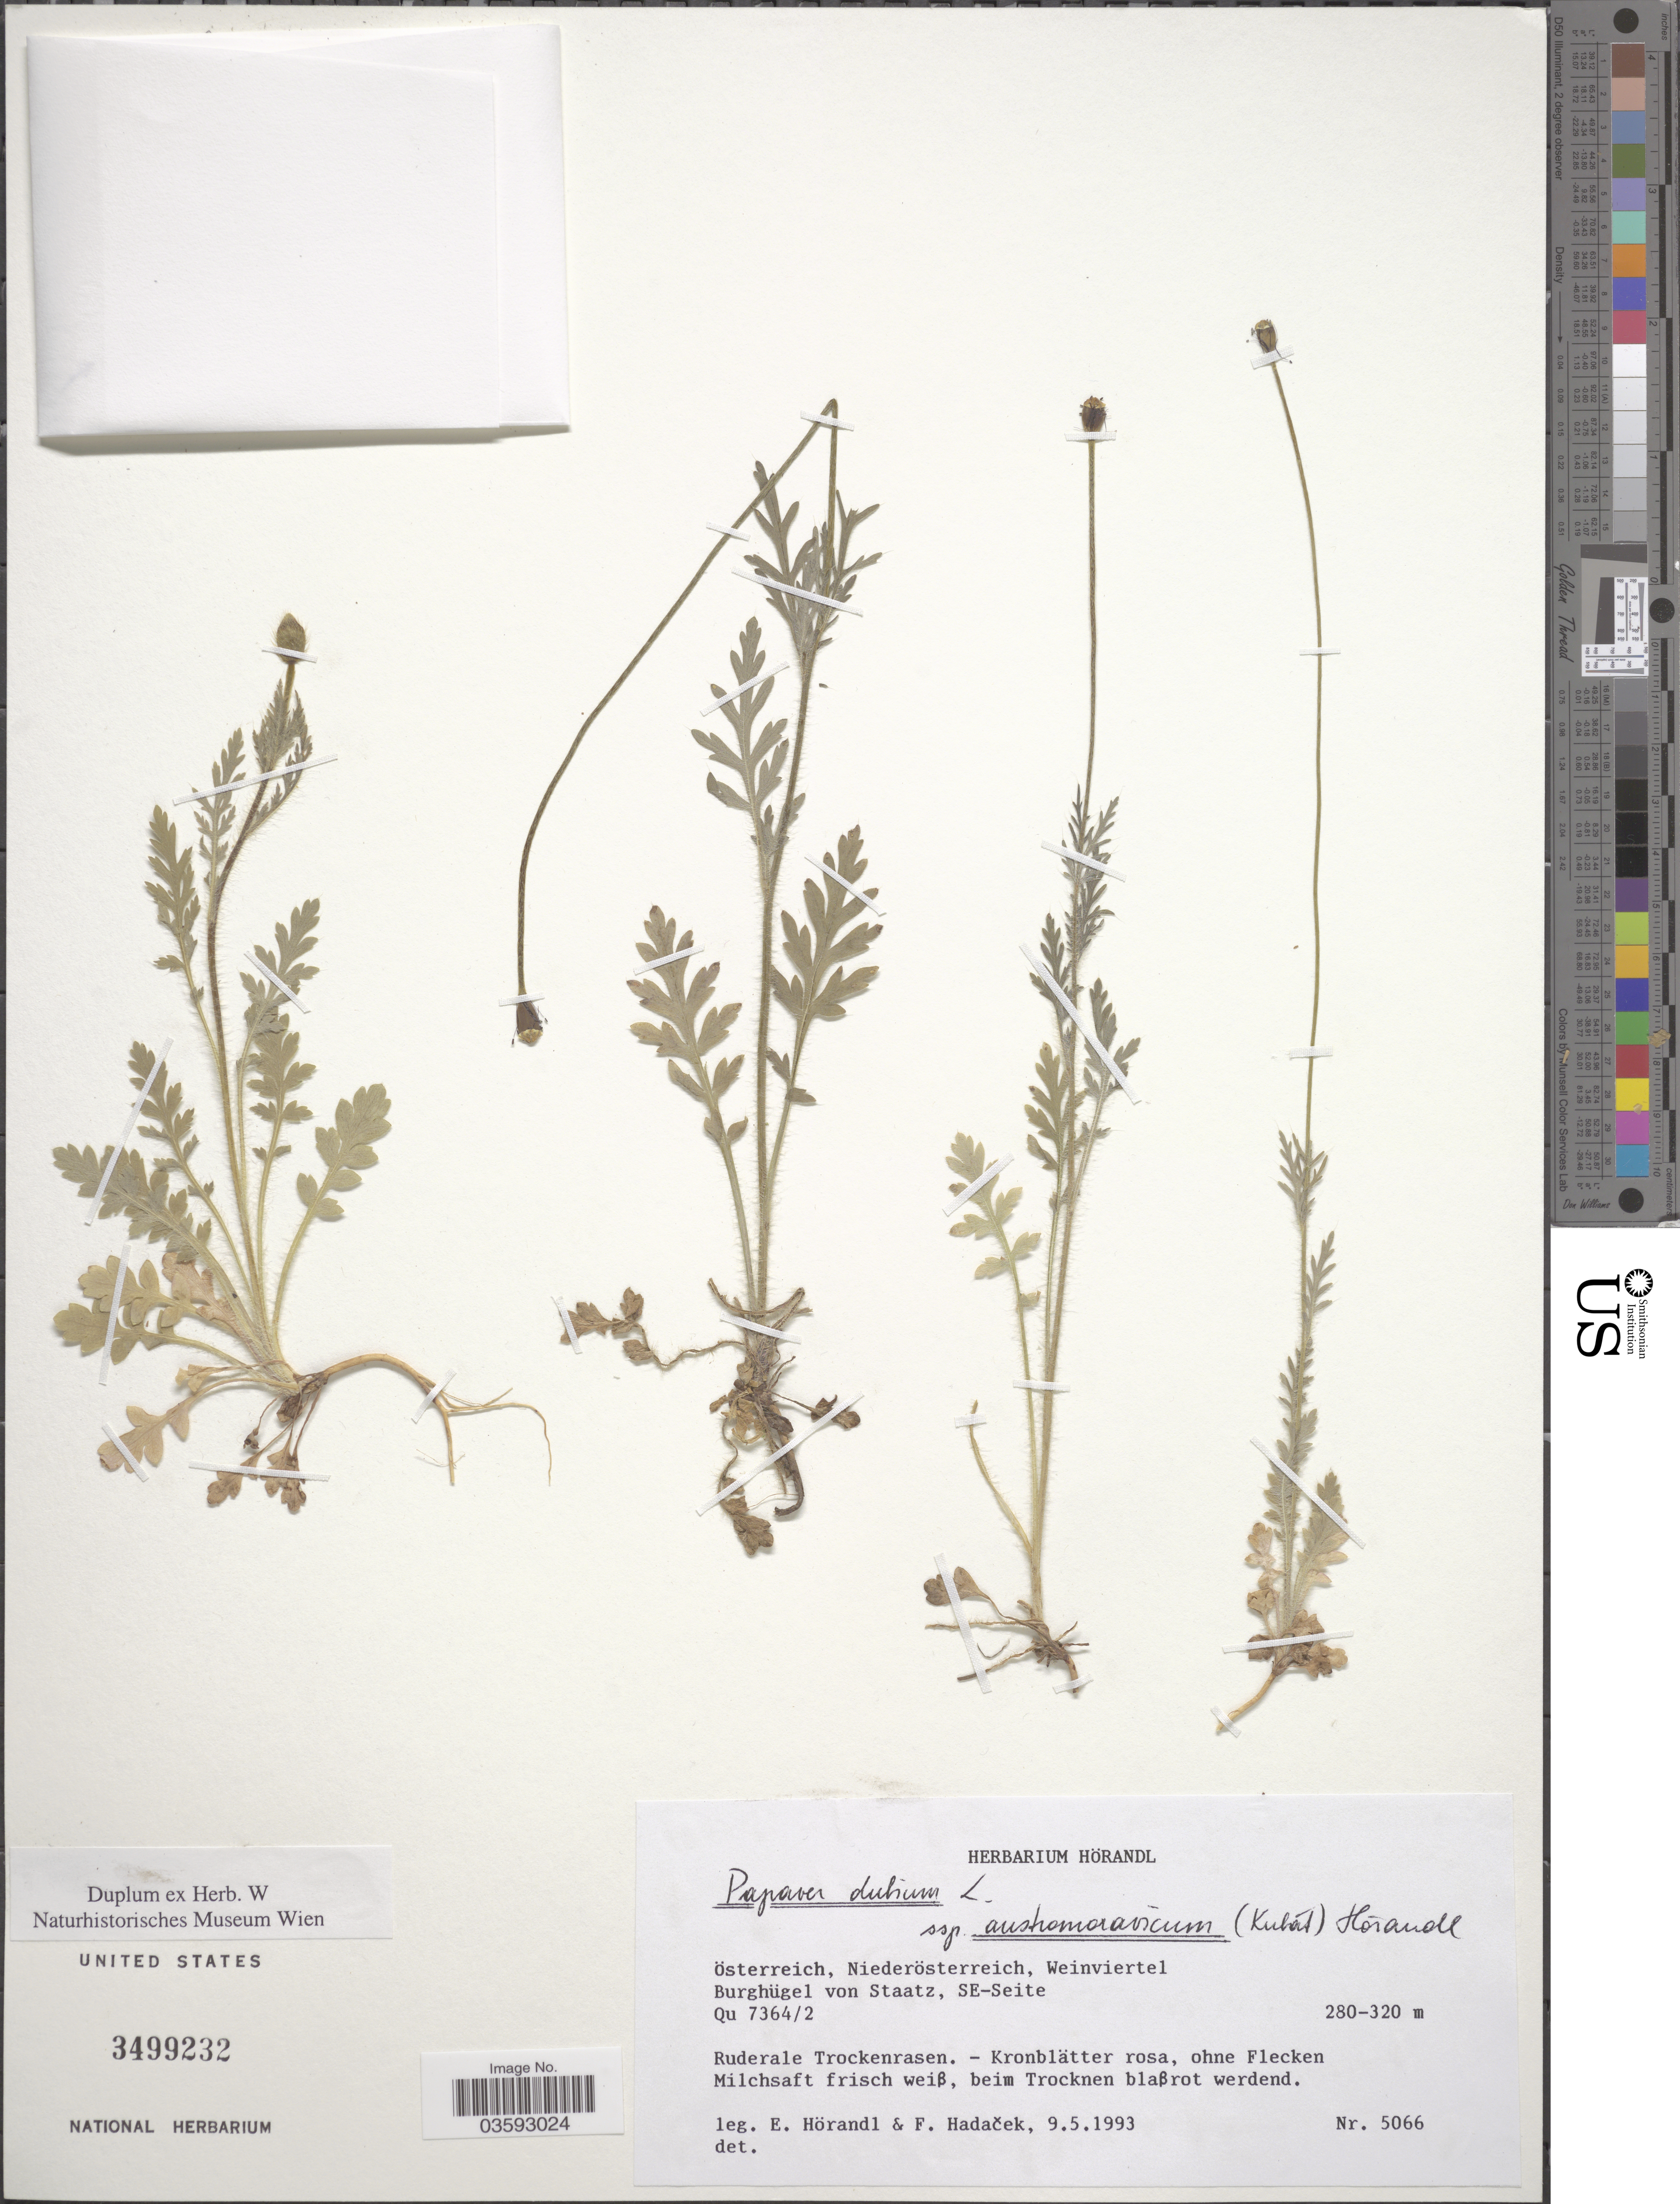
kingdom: Plantae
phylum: Tracheophyta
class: Magnoliopsida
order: Ranunculales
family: Papaveraceae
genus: Papaver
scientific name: Papaver dubium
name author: L.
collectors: E. Hörandl & F. Hadacek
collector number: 5066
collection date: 1993-05-09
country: Austria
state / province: Niederosterreich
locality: Österreich, Niederösterreich, Weinviertel Burghügel von Staatz, SE-Seite Qu 7364/2 [unsure placement]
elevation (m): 280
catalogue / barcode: US 3499232